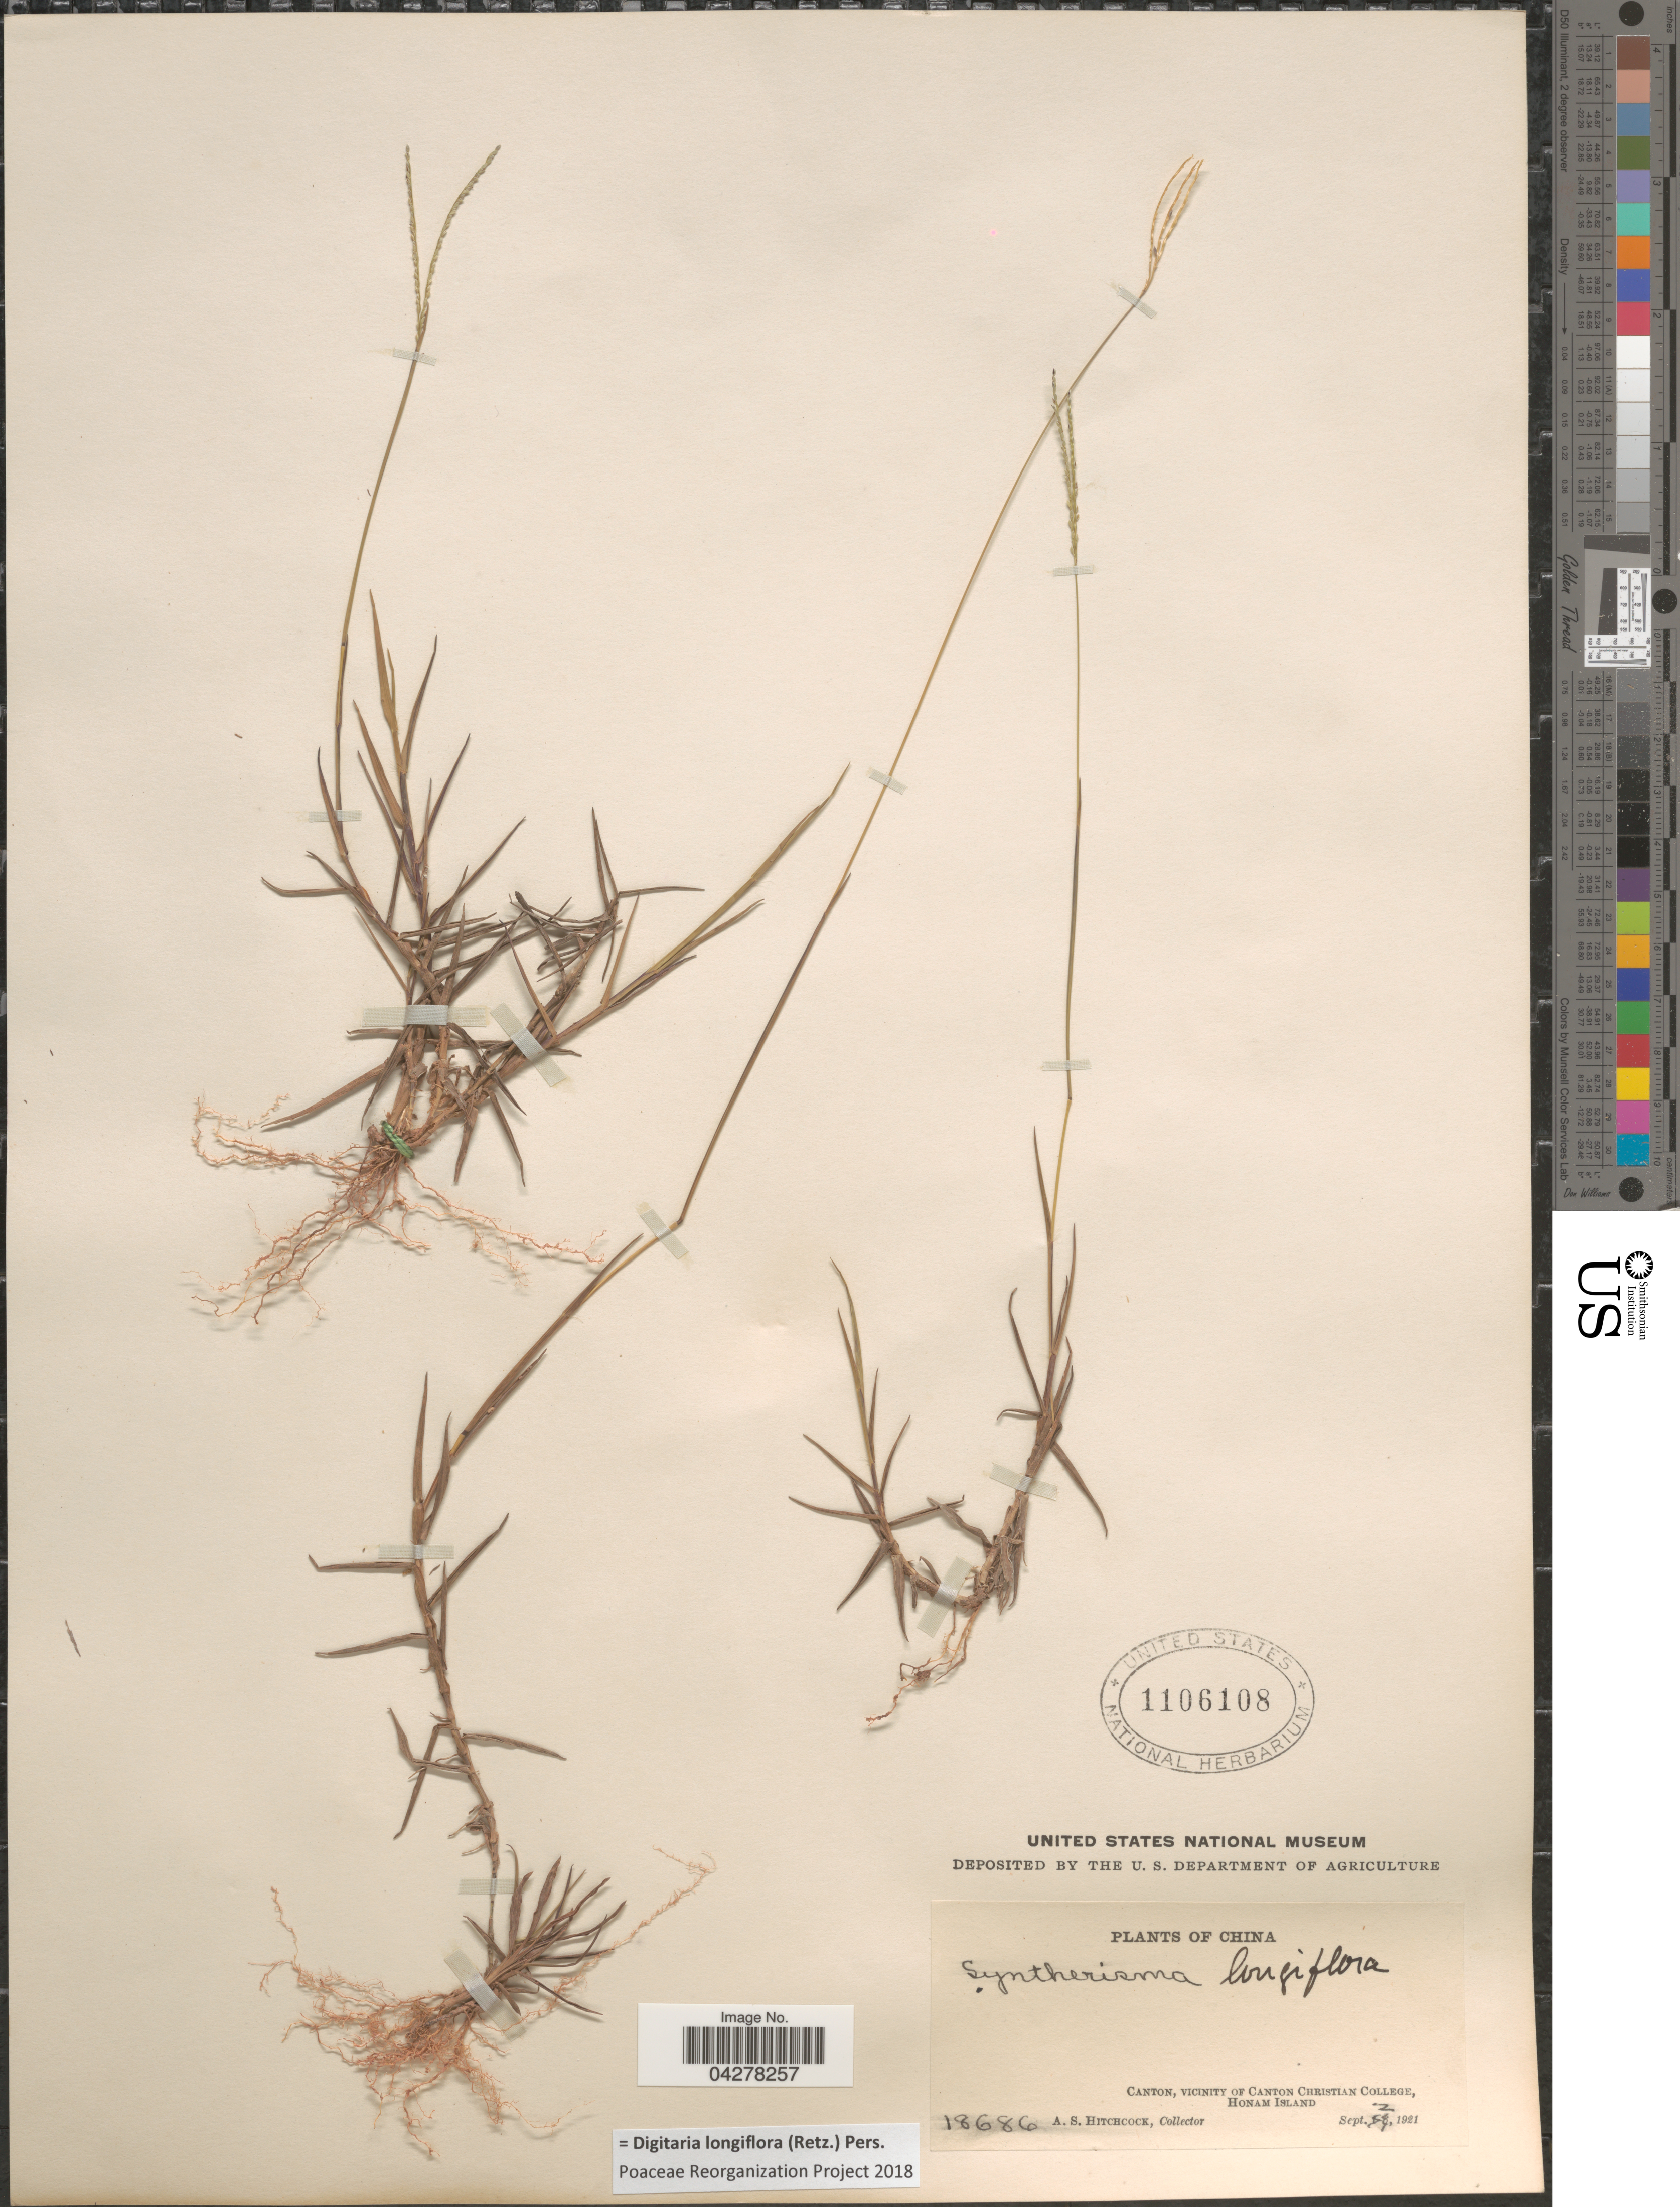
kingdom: Plantae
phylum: Tracheophyta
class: Liliopsida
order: Poales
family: Poaceae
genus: Digitaria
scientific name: Digitaria longiflora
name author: (Retz.) Pers.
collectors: A. S. Hitchcock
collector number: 18686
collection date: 1921-09-02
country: China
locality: Canton, Vicinity of Canton Christian College, Honam Island.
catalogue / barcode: US 1106108